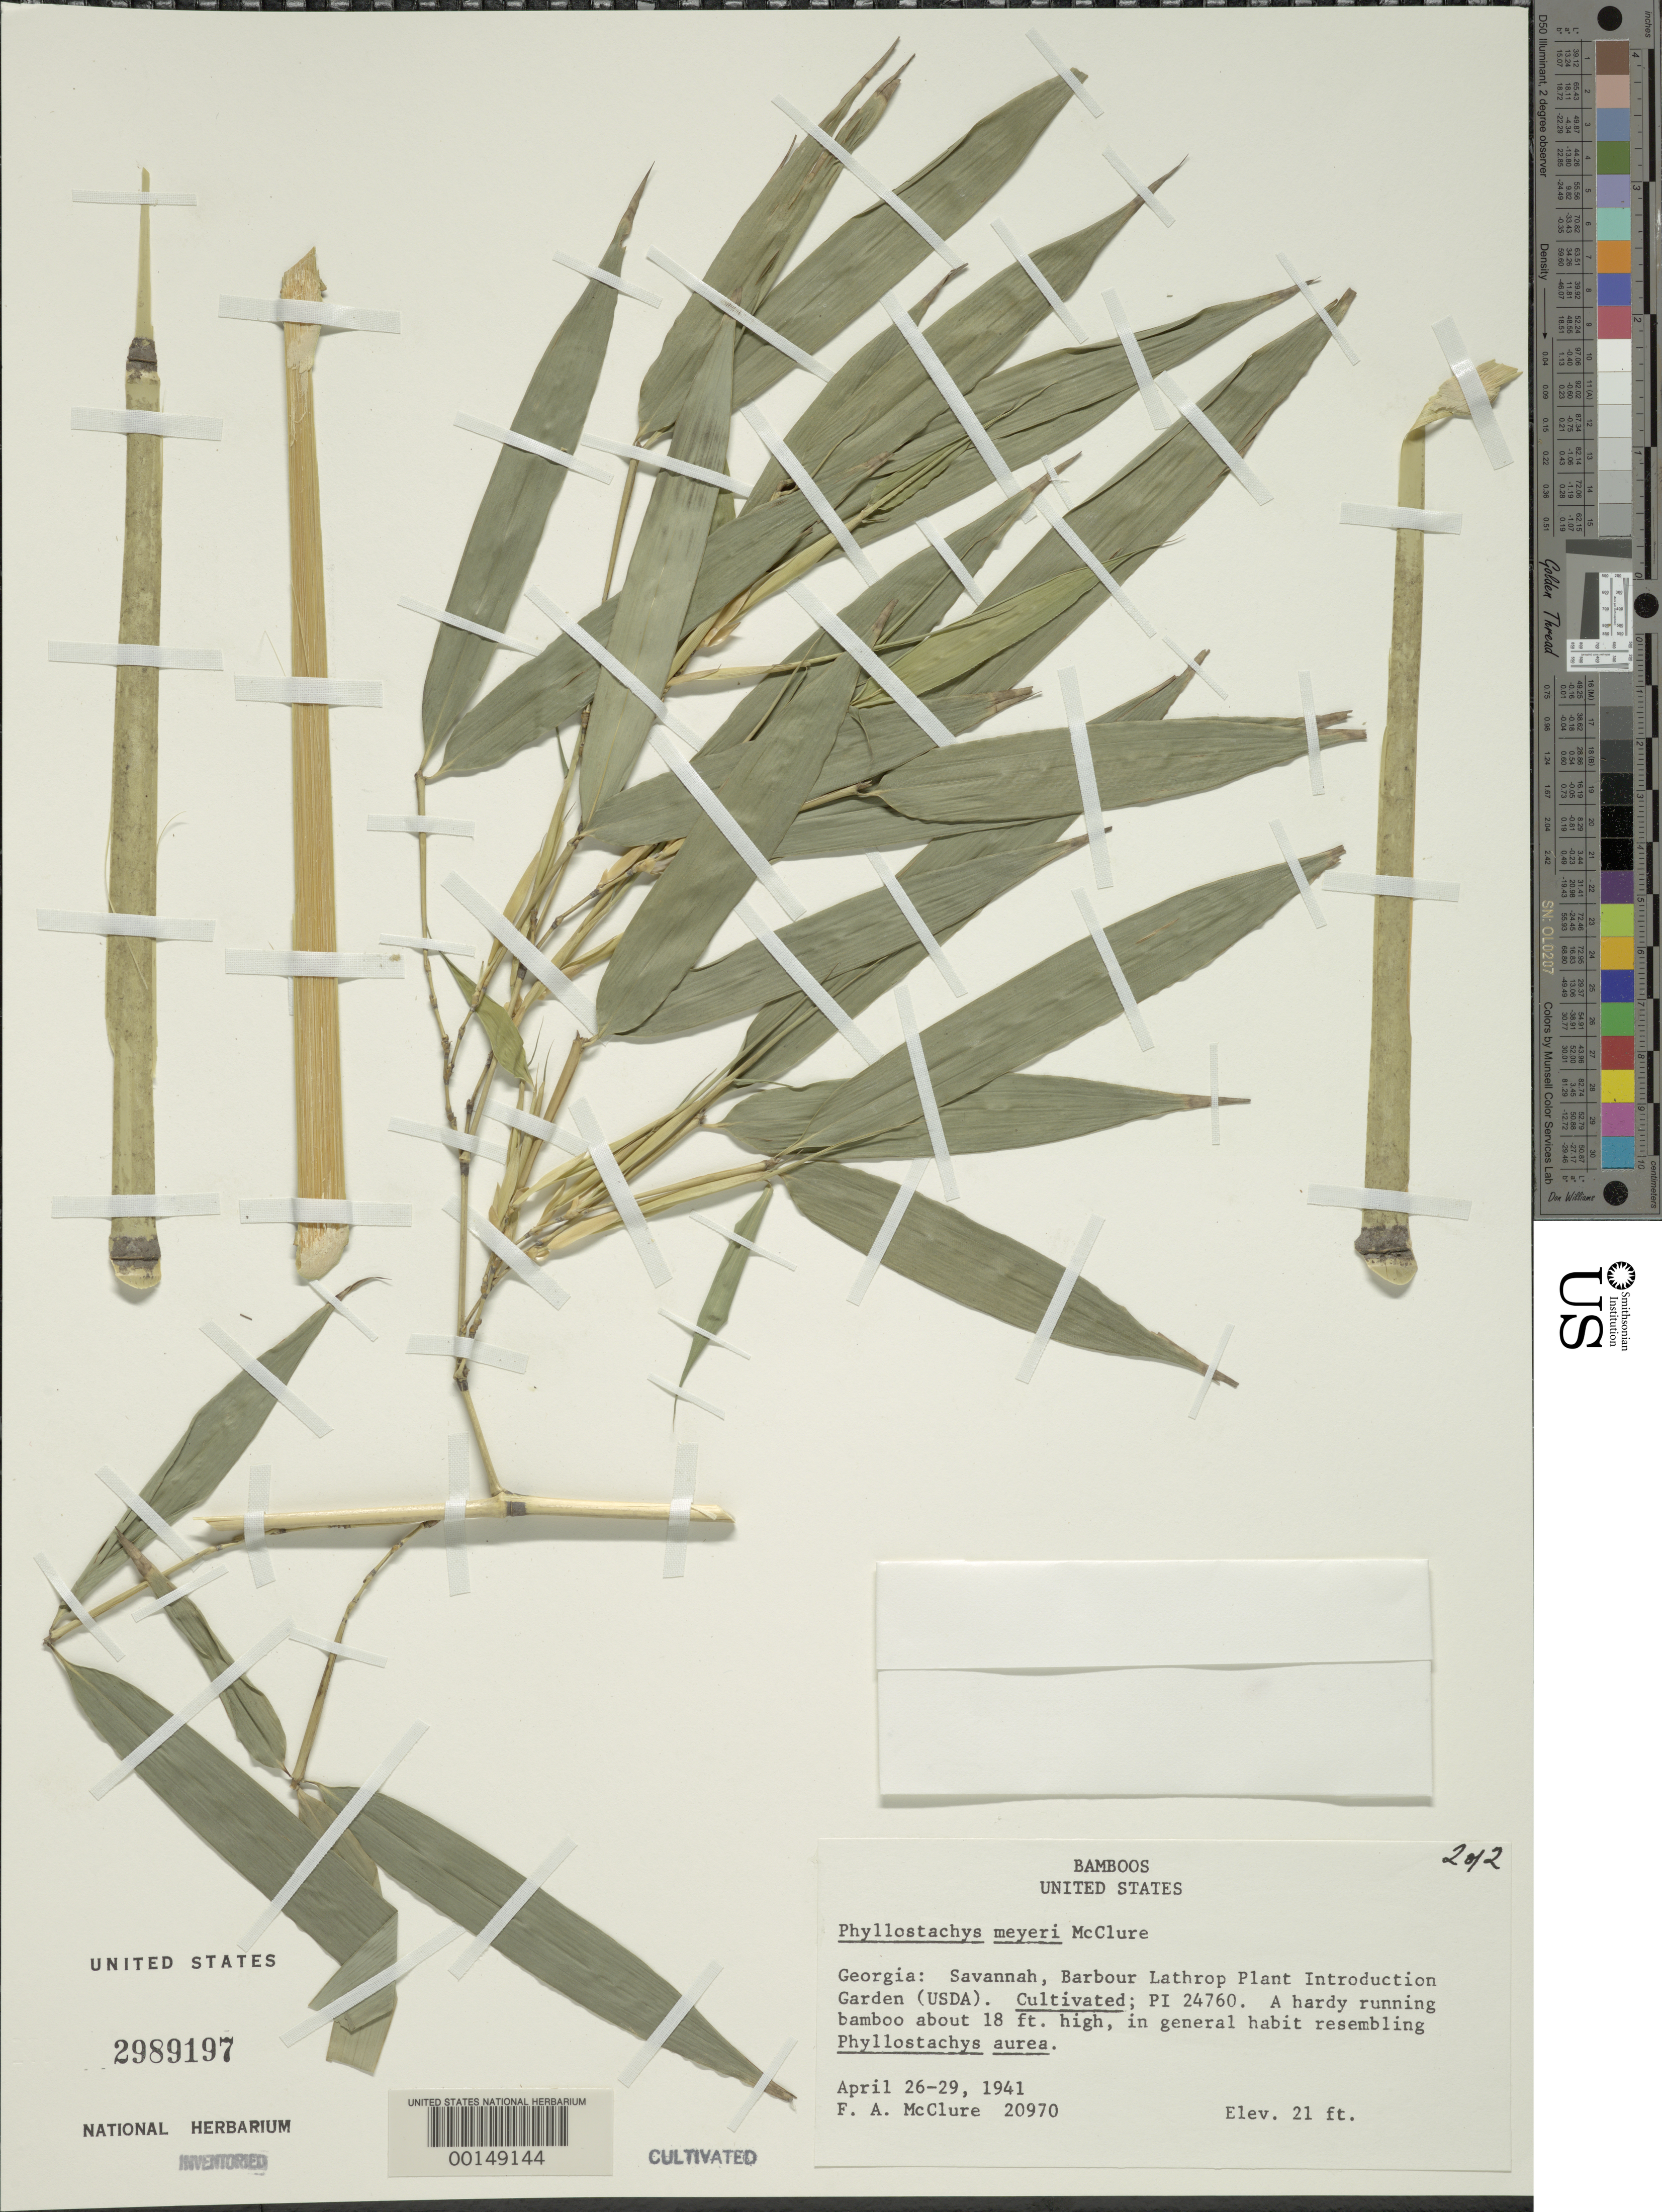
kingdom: Plantae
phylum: Tracheophyta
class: Liliopsida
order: Poales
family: Poaceae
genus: Phyllostachys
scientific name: Phyllostachys meyeri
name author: McClure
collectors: F. A. McClure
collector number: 20970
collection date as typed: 26 Apr 1941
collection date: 1941-04-26/1941-04-29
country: United States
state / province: Georgia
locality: Savannah, barbour lathrop p.i. garden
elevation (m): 6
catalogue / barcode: US 2989197